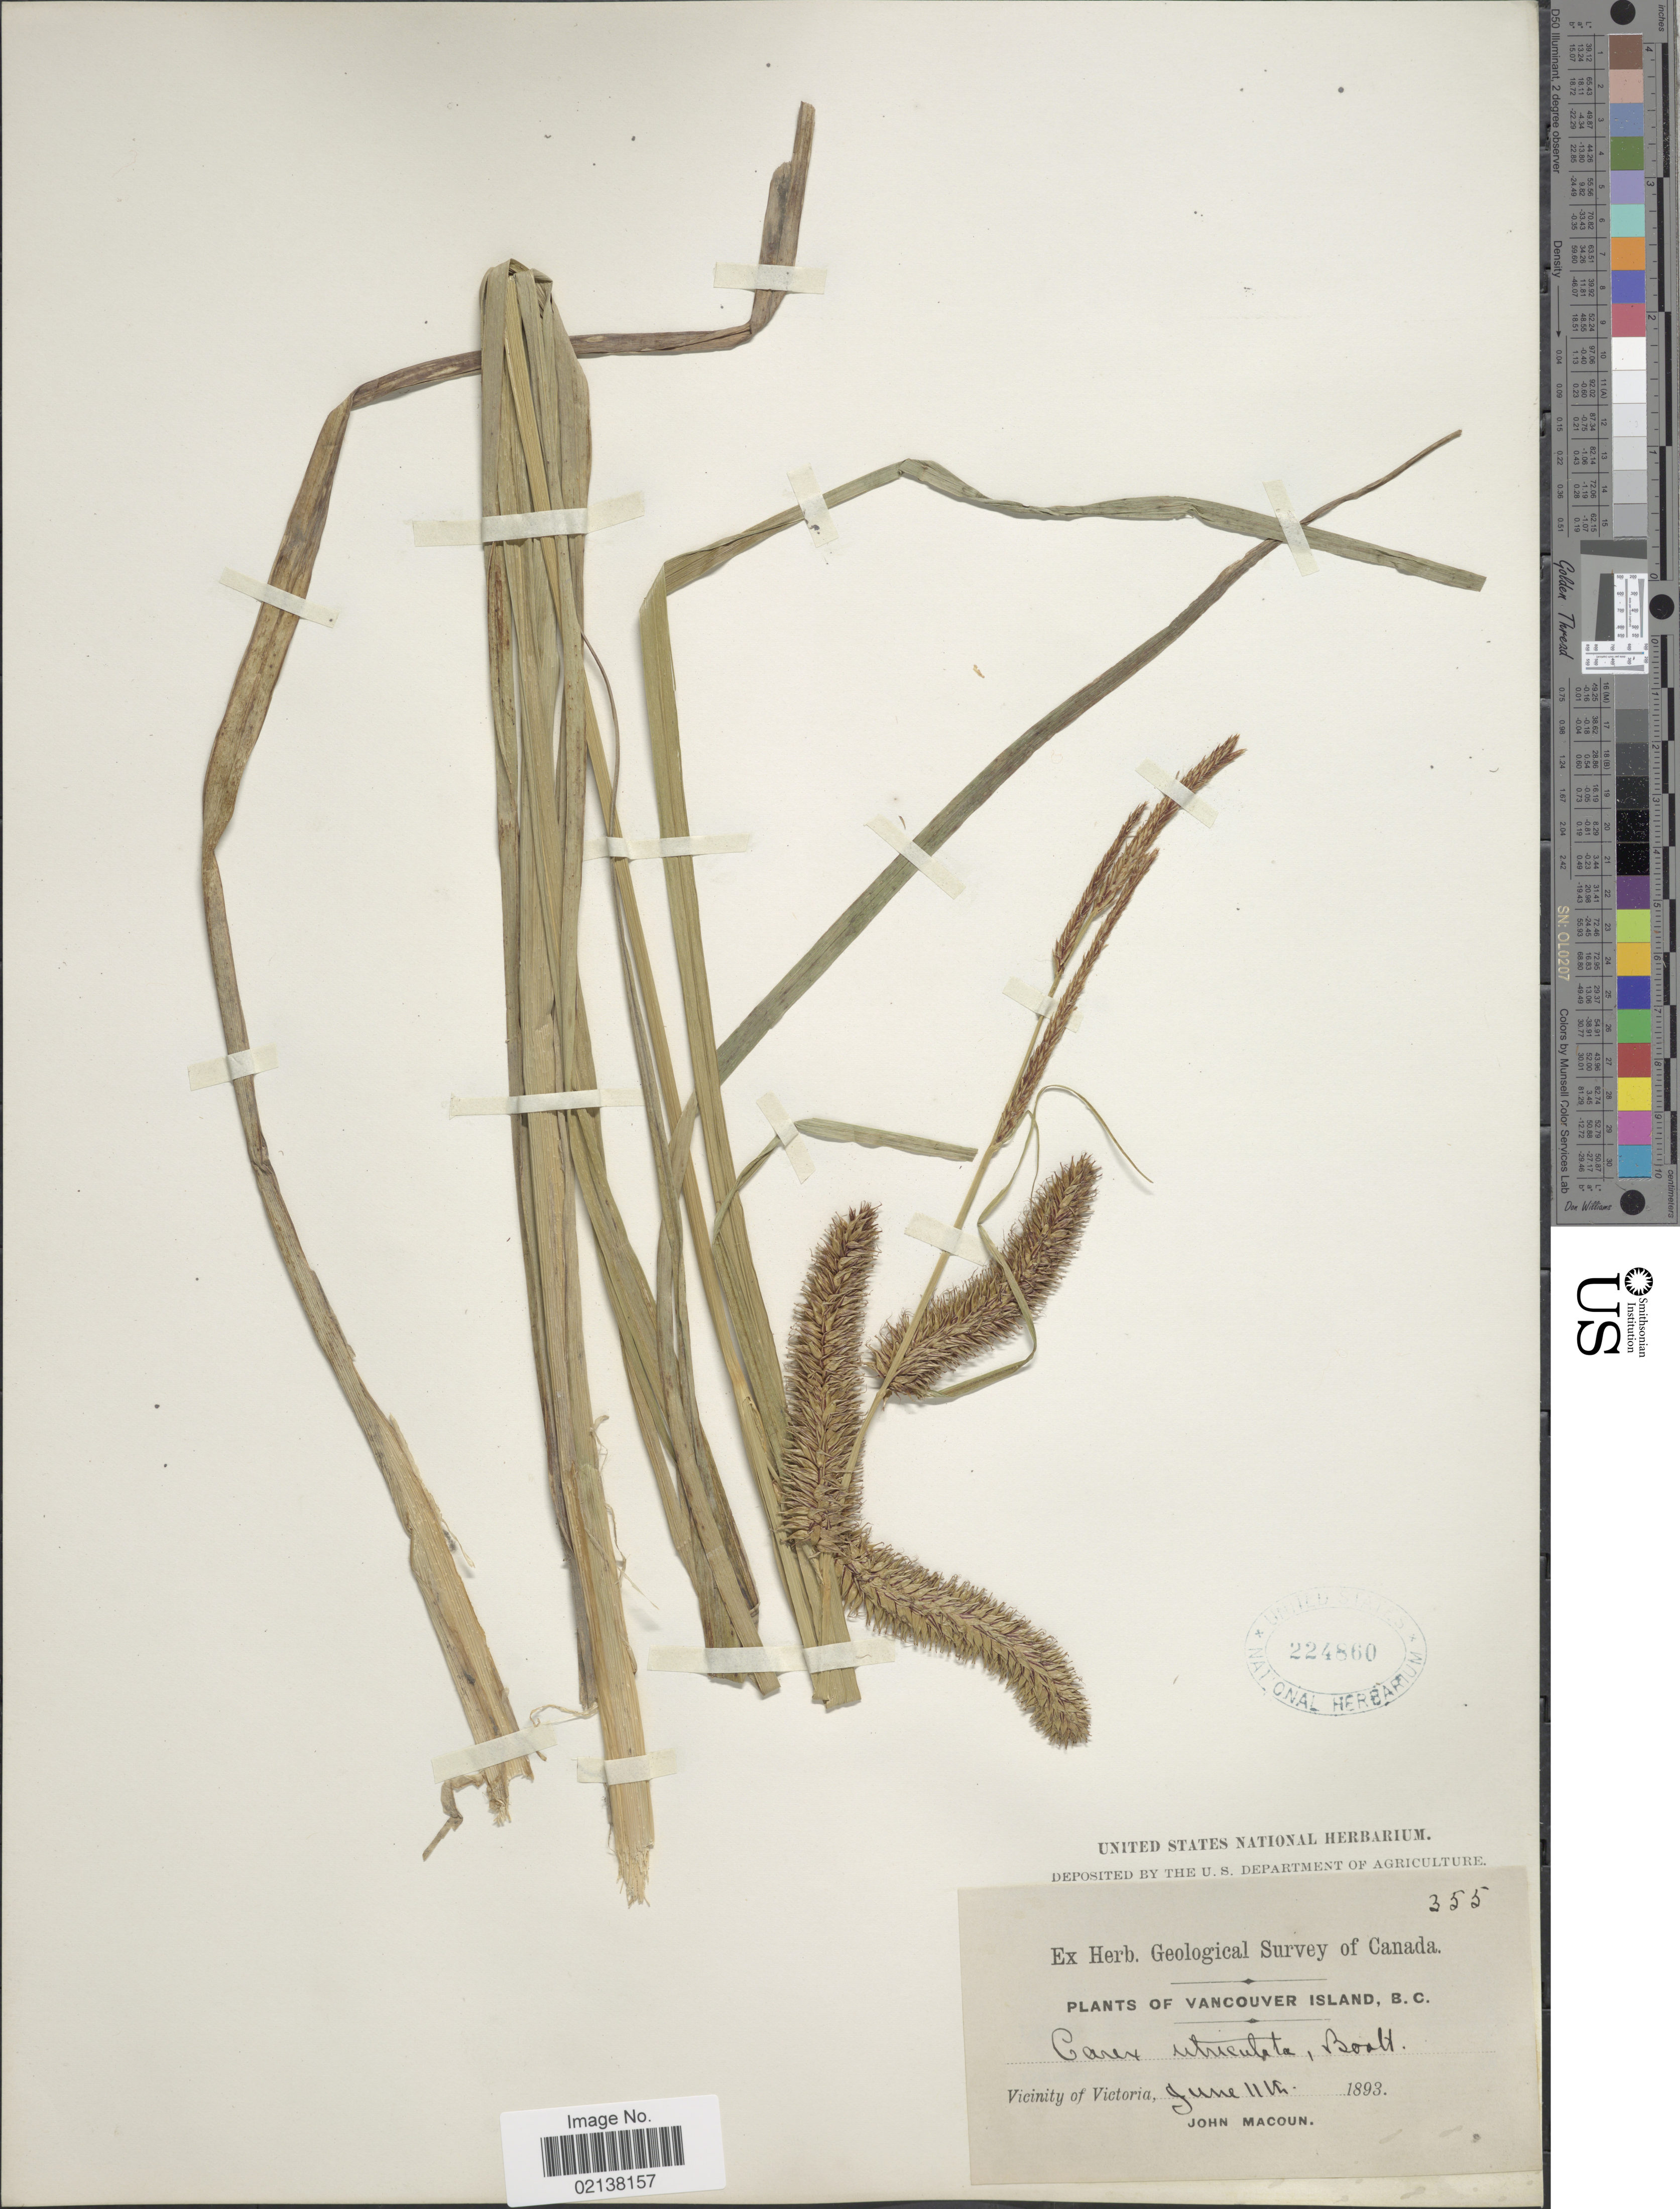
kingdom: Plantae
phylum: Tracheophyta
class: Liliopsida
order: Poales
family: Cyperaceae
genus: Carex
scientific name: Carex utriculata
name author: Boott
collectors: J. Macoun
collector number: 355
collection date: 1893-06-11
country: Canada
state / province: British Columbia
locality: Vancouver Island, B.C. Vicinity of Victoria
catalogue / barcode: US 224860